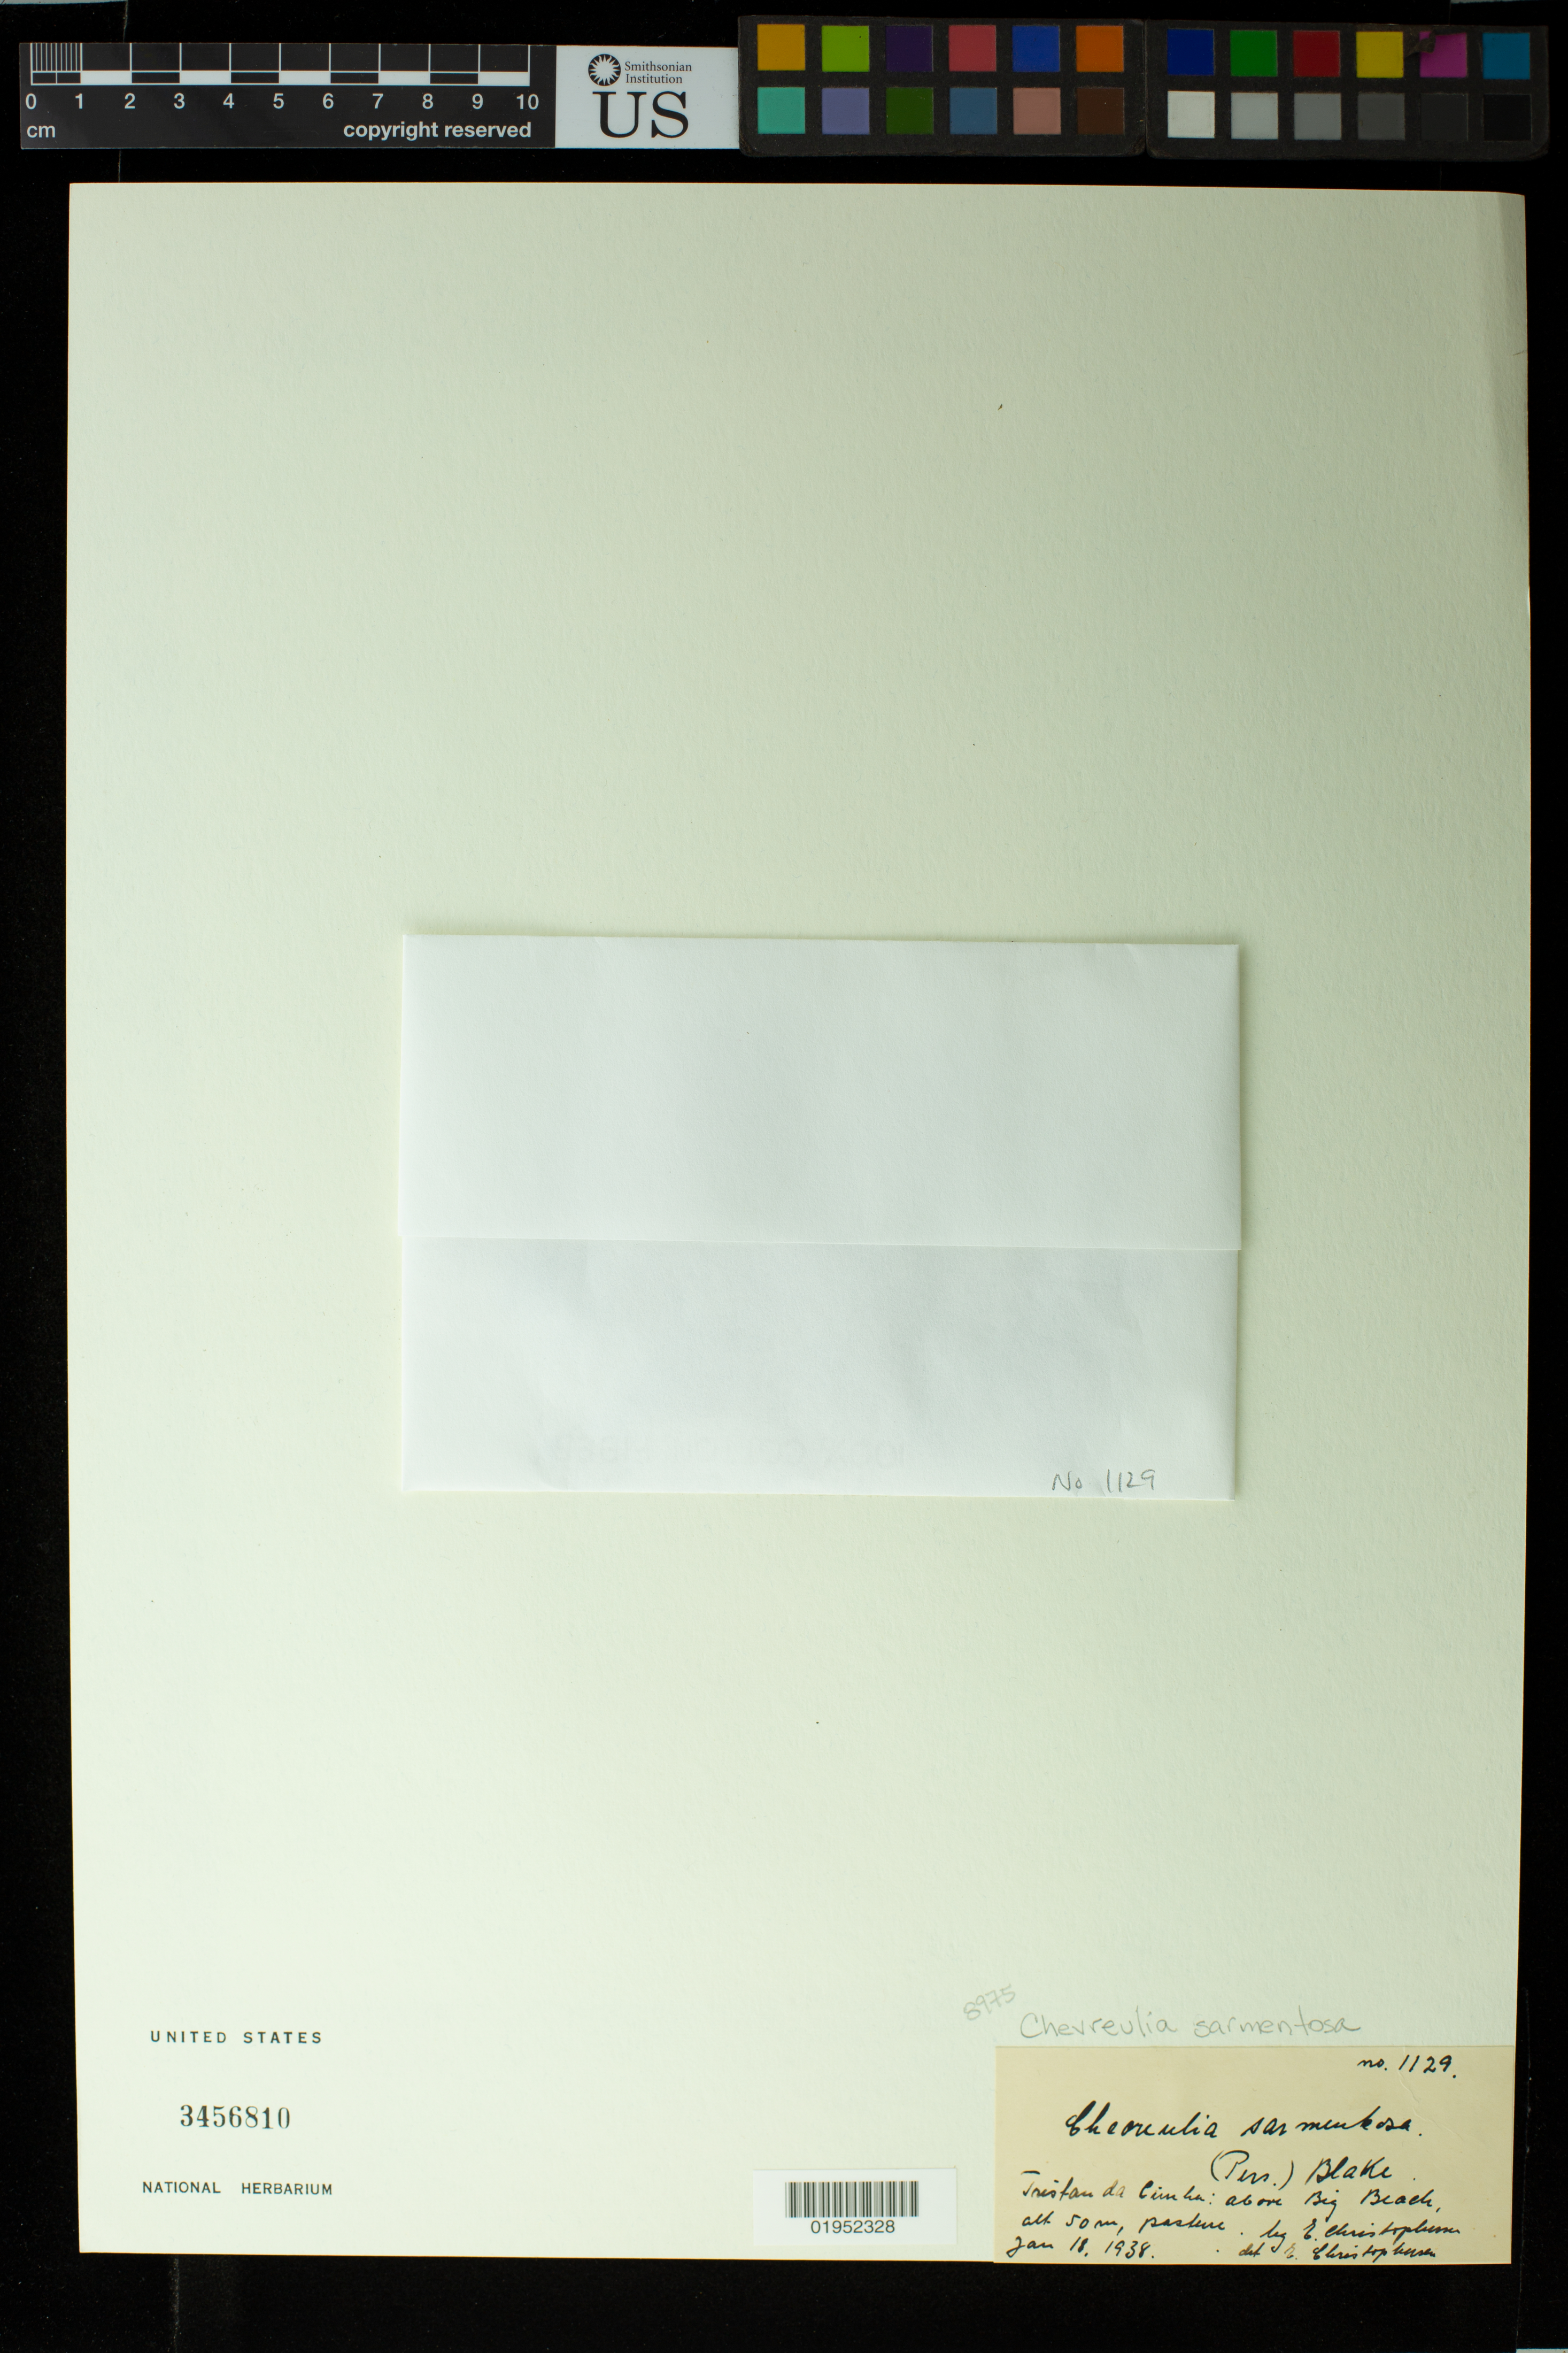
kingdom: Plantae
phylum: Tracheophyta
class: Magnoliopsida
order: Asterales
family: Asteraceae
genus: Chevreulia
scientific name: Chevreulia sarmentosa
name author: (Pers.) S.F. Blake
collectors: E. Christophersen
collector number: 1129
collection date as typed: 18 Jan 1938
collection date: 1938-01-18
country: St. Helena Islands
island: Tristan da Cunha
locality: Above Big Beach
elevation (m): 50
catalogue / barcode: US 3456810